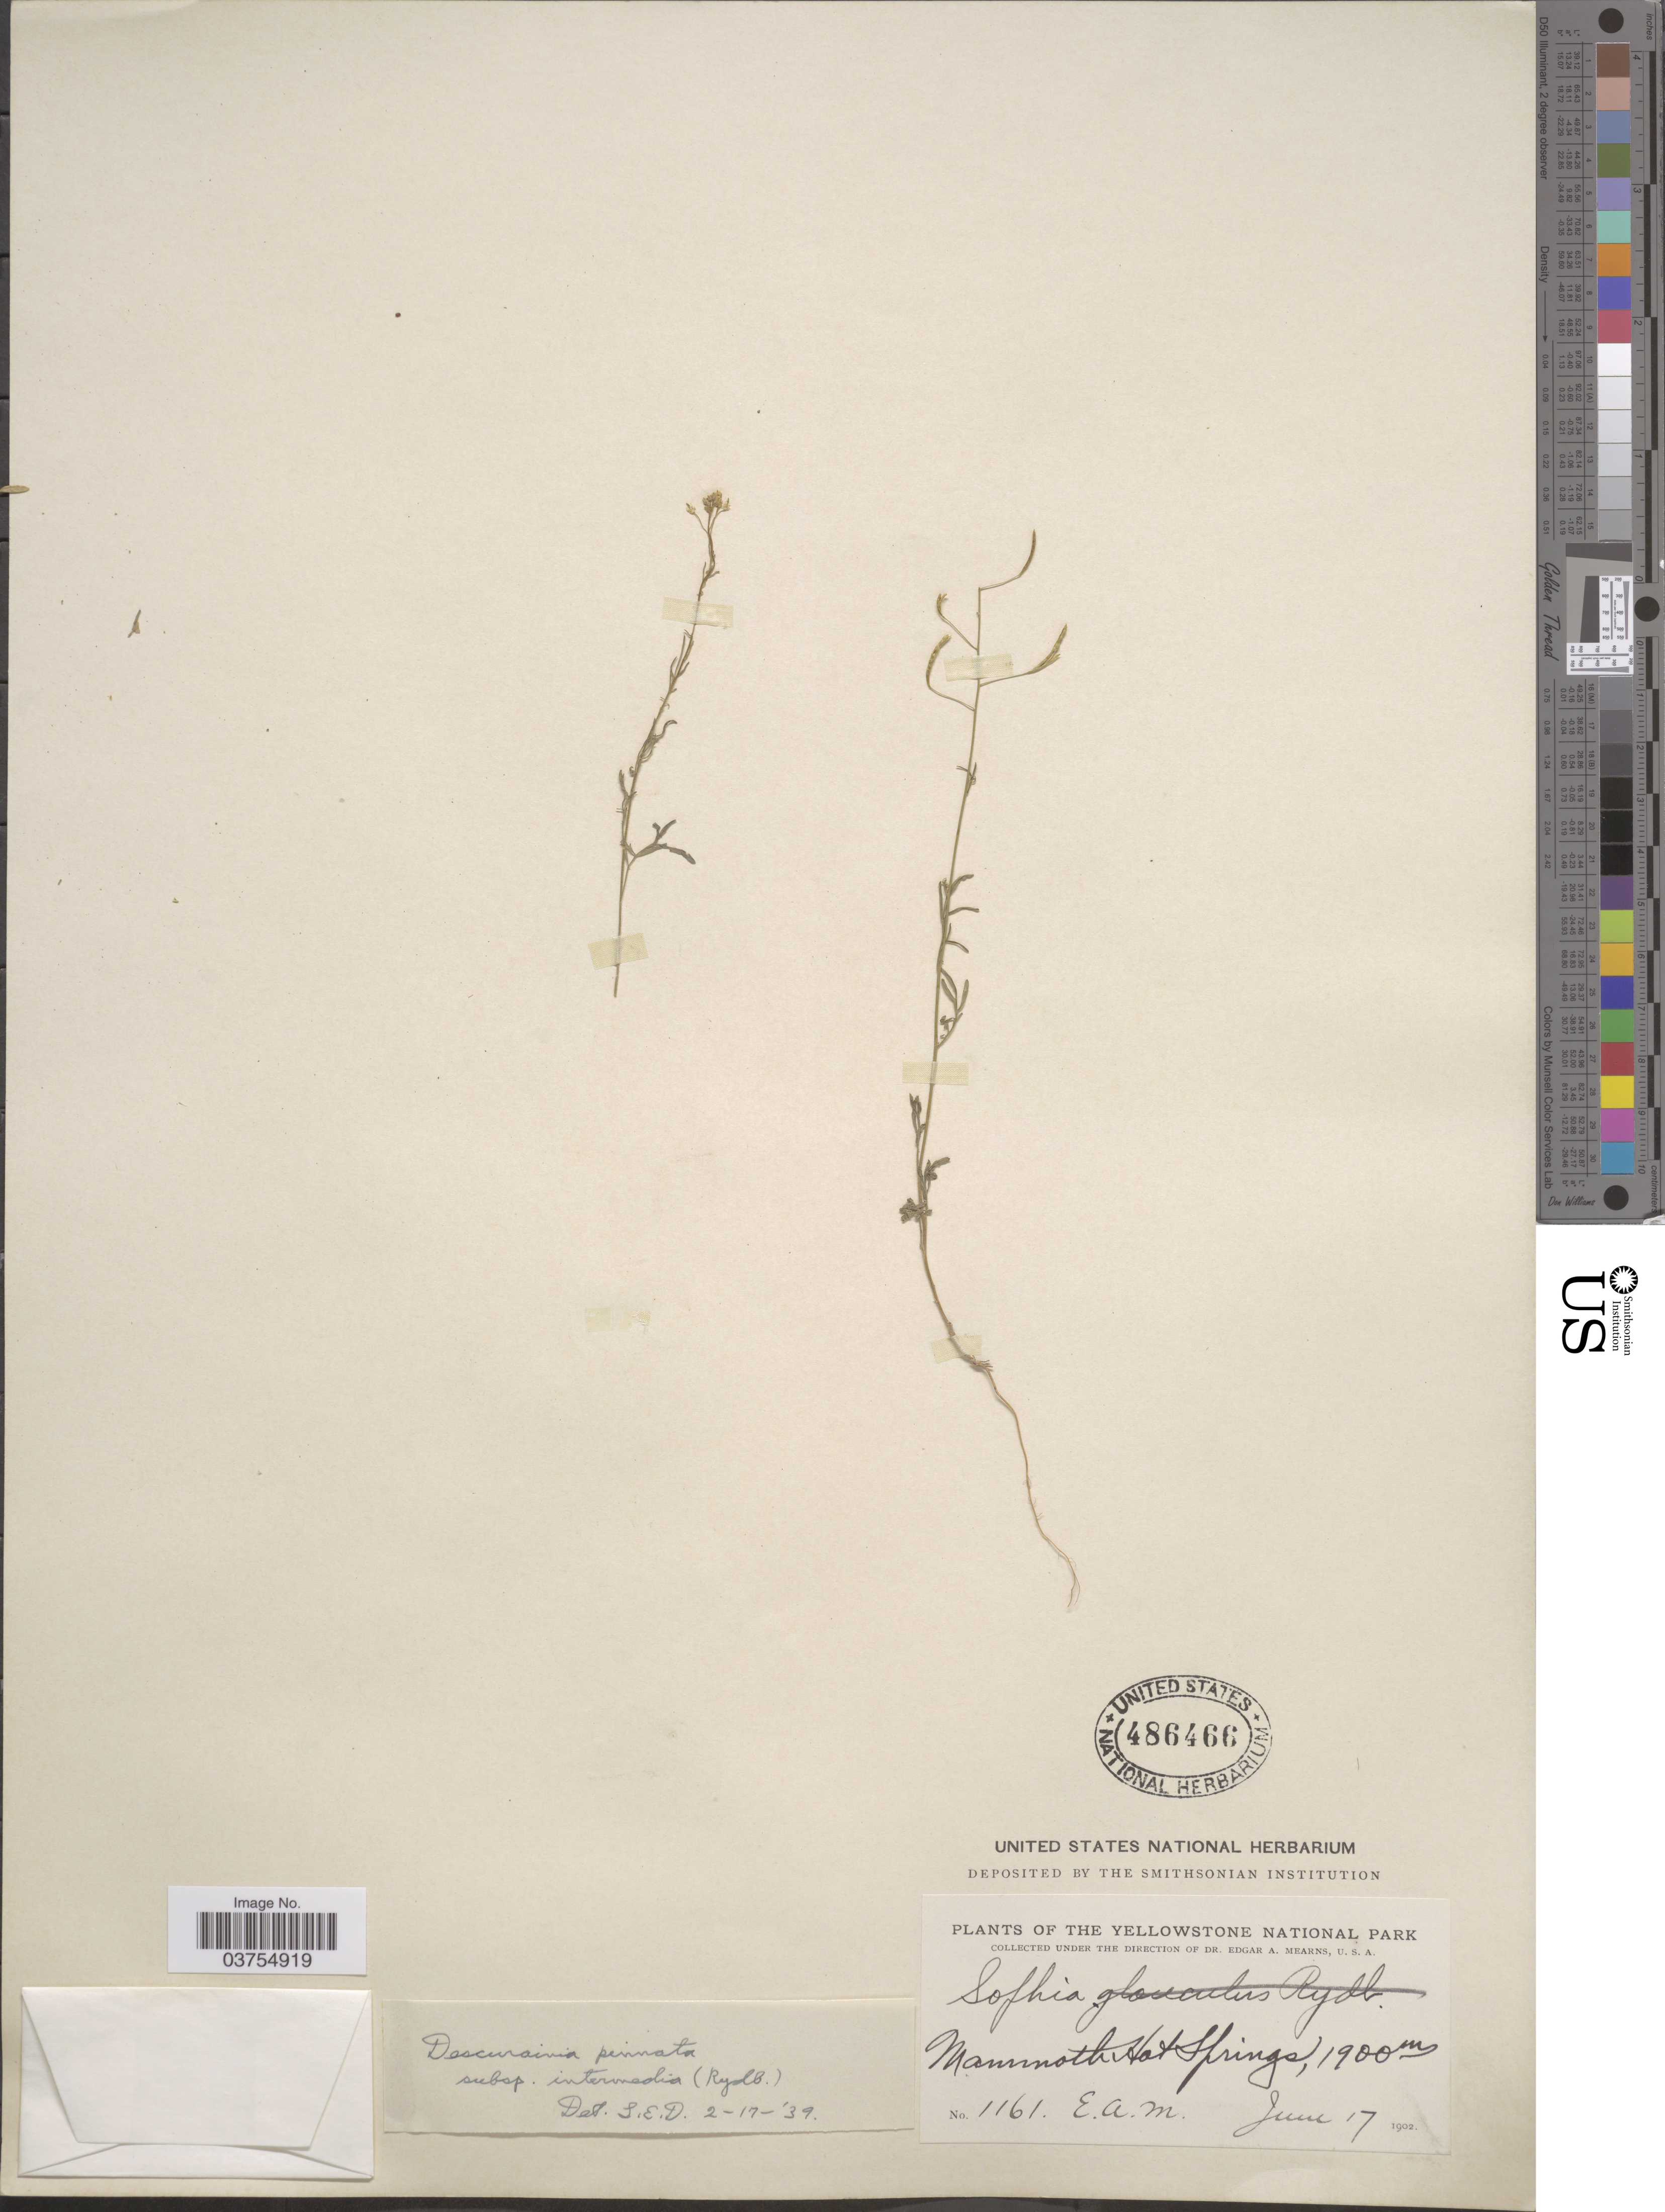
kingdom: Plantae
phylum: Tracheophyta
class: Magnoliopsida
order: Brassicales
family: Brassicaceae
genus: Descurainia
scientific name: Descurainia pinnata subsp. intermedia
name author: (Rydb.) Detling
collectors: E. A. Mearns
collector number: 1161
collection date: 1902-06-17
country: United States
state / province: Wyoming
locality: The Yellowstone National Park. Mammoth Hot Springs.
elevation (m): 1900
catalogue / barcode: US 486466